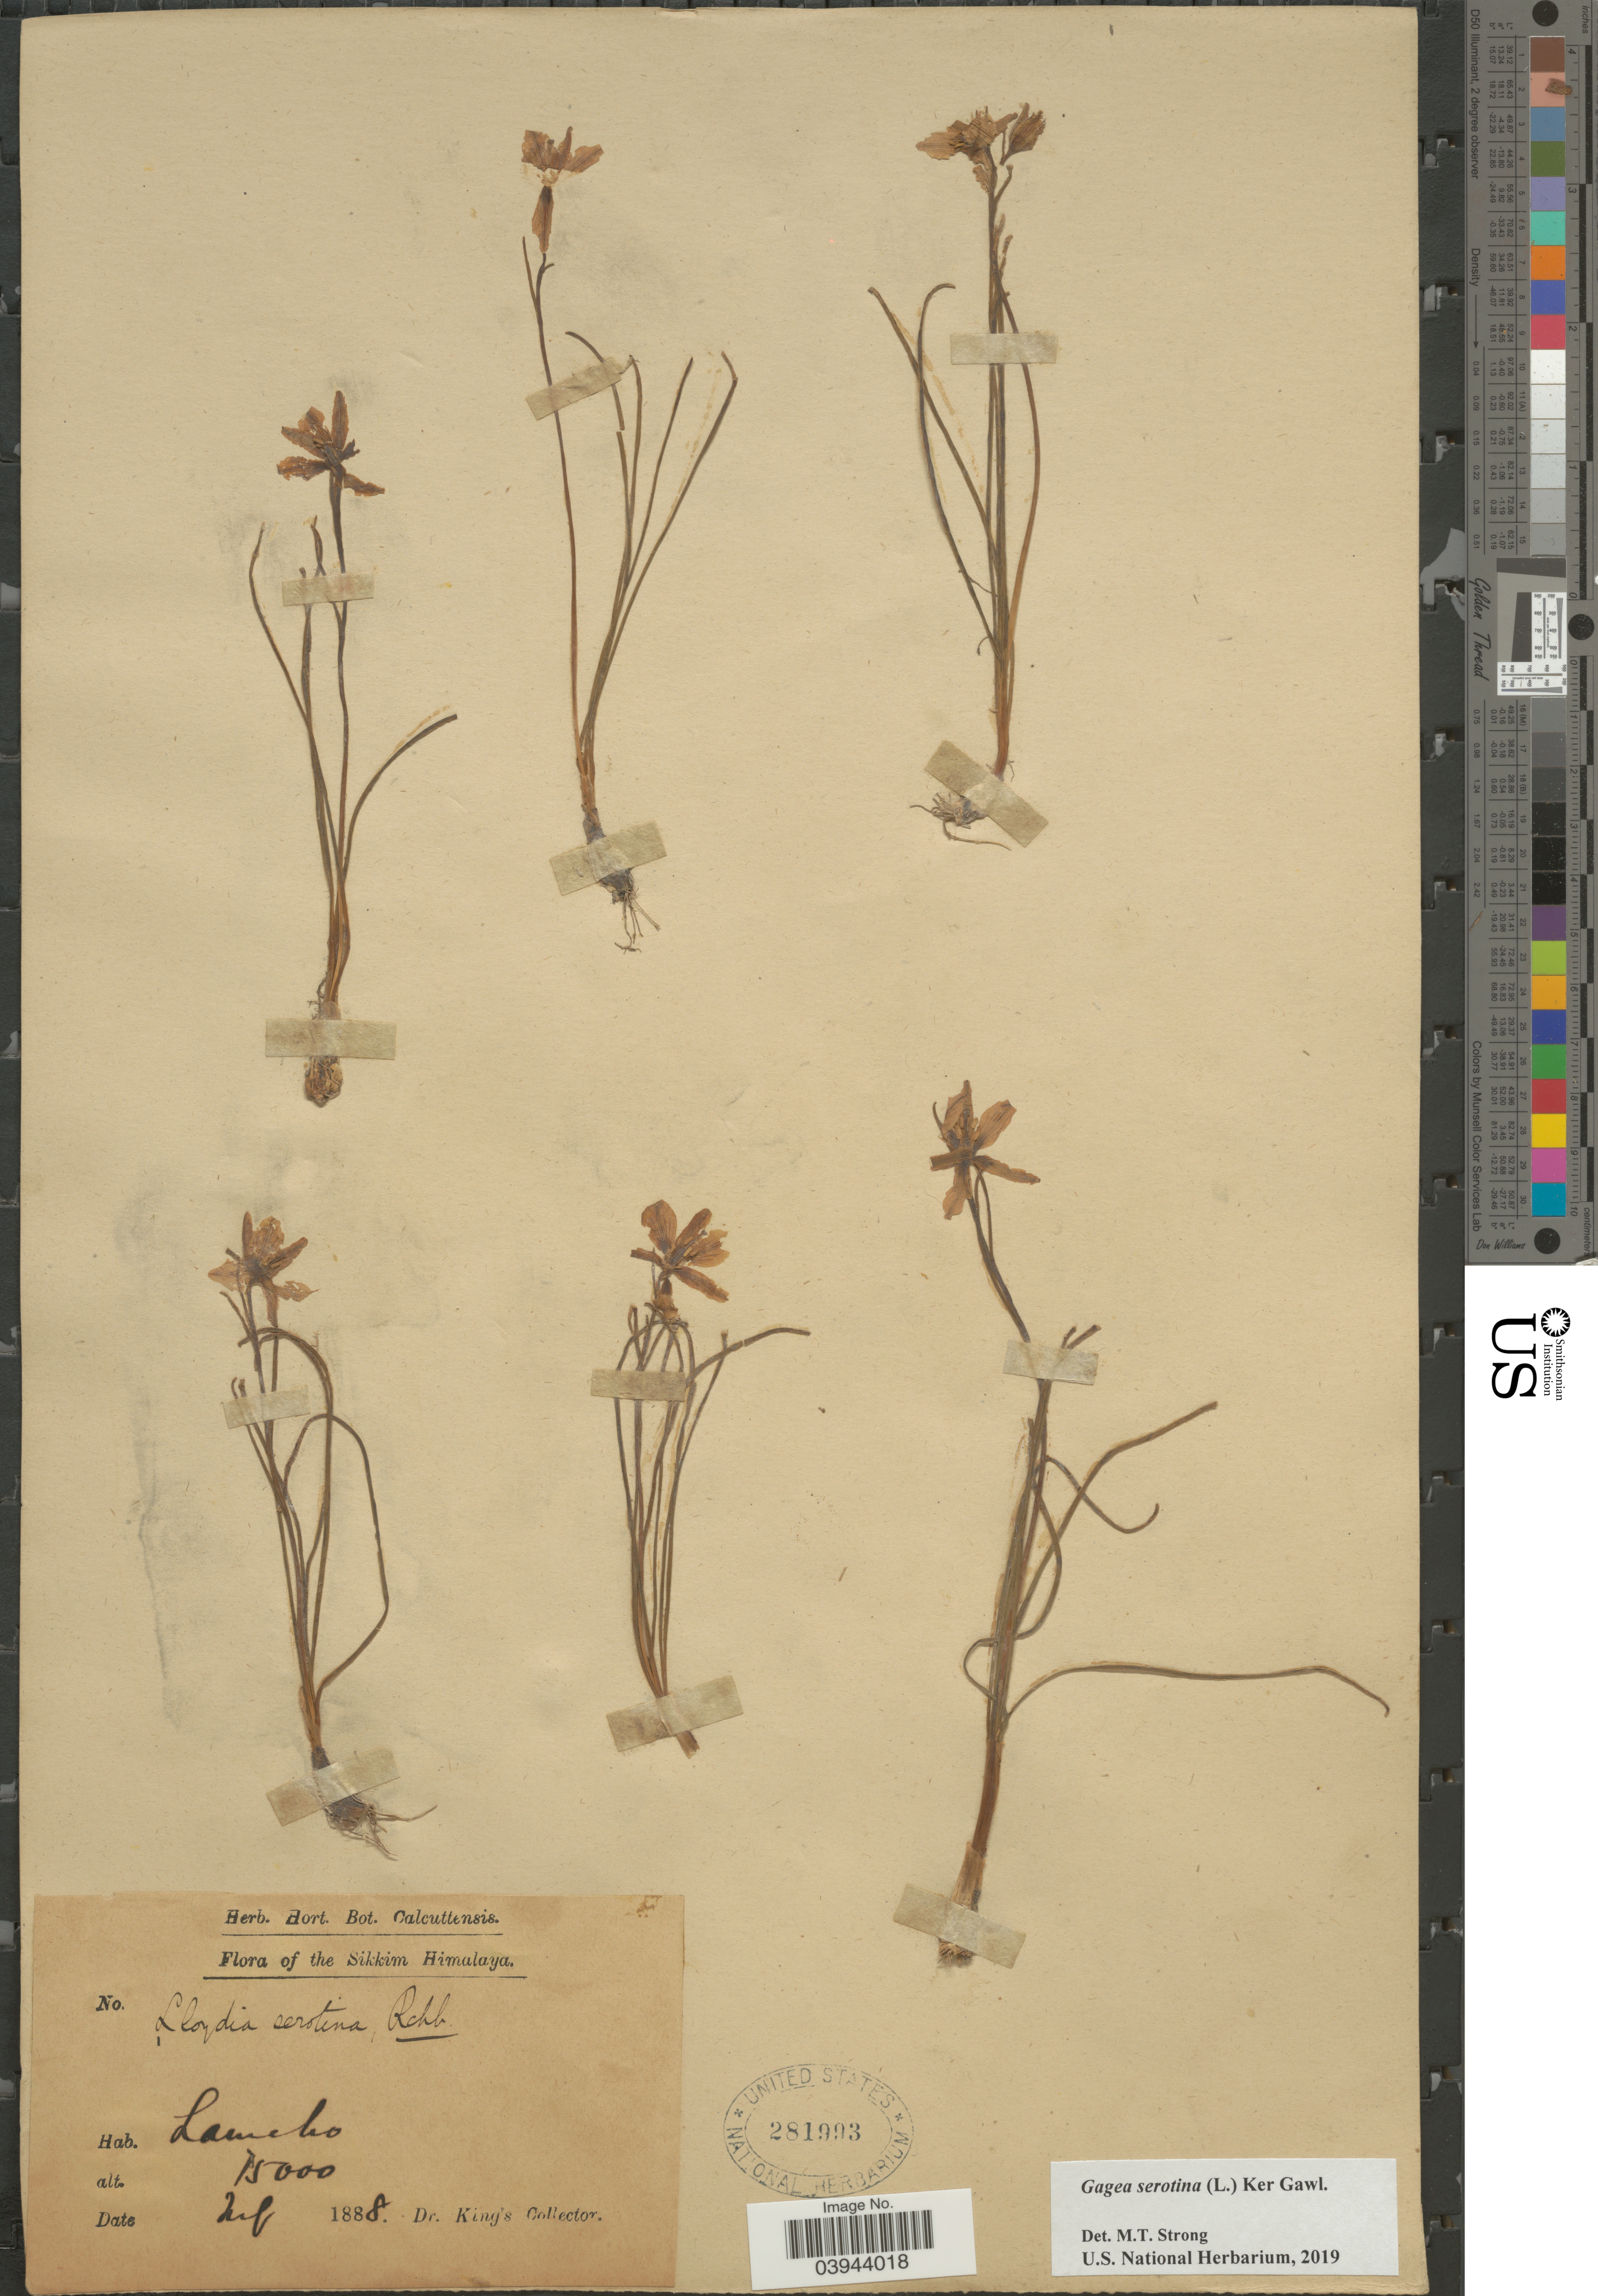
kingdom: Plantae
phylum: Tracheophyta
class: Liliopsida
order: Liliales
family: Liliaceae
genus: Gagea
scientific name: Gagea serotina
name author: (L.) Ker Gawl.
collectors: Dr. King's collector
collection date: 1888-07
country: India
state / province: Sikkim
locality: The Sikkim Himalaya. Lamcho.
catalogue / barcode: US 281993